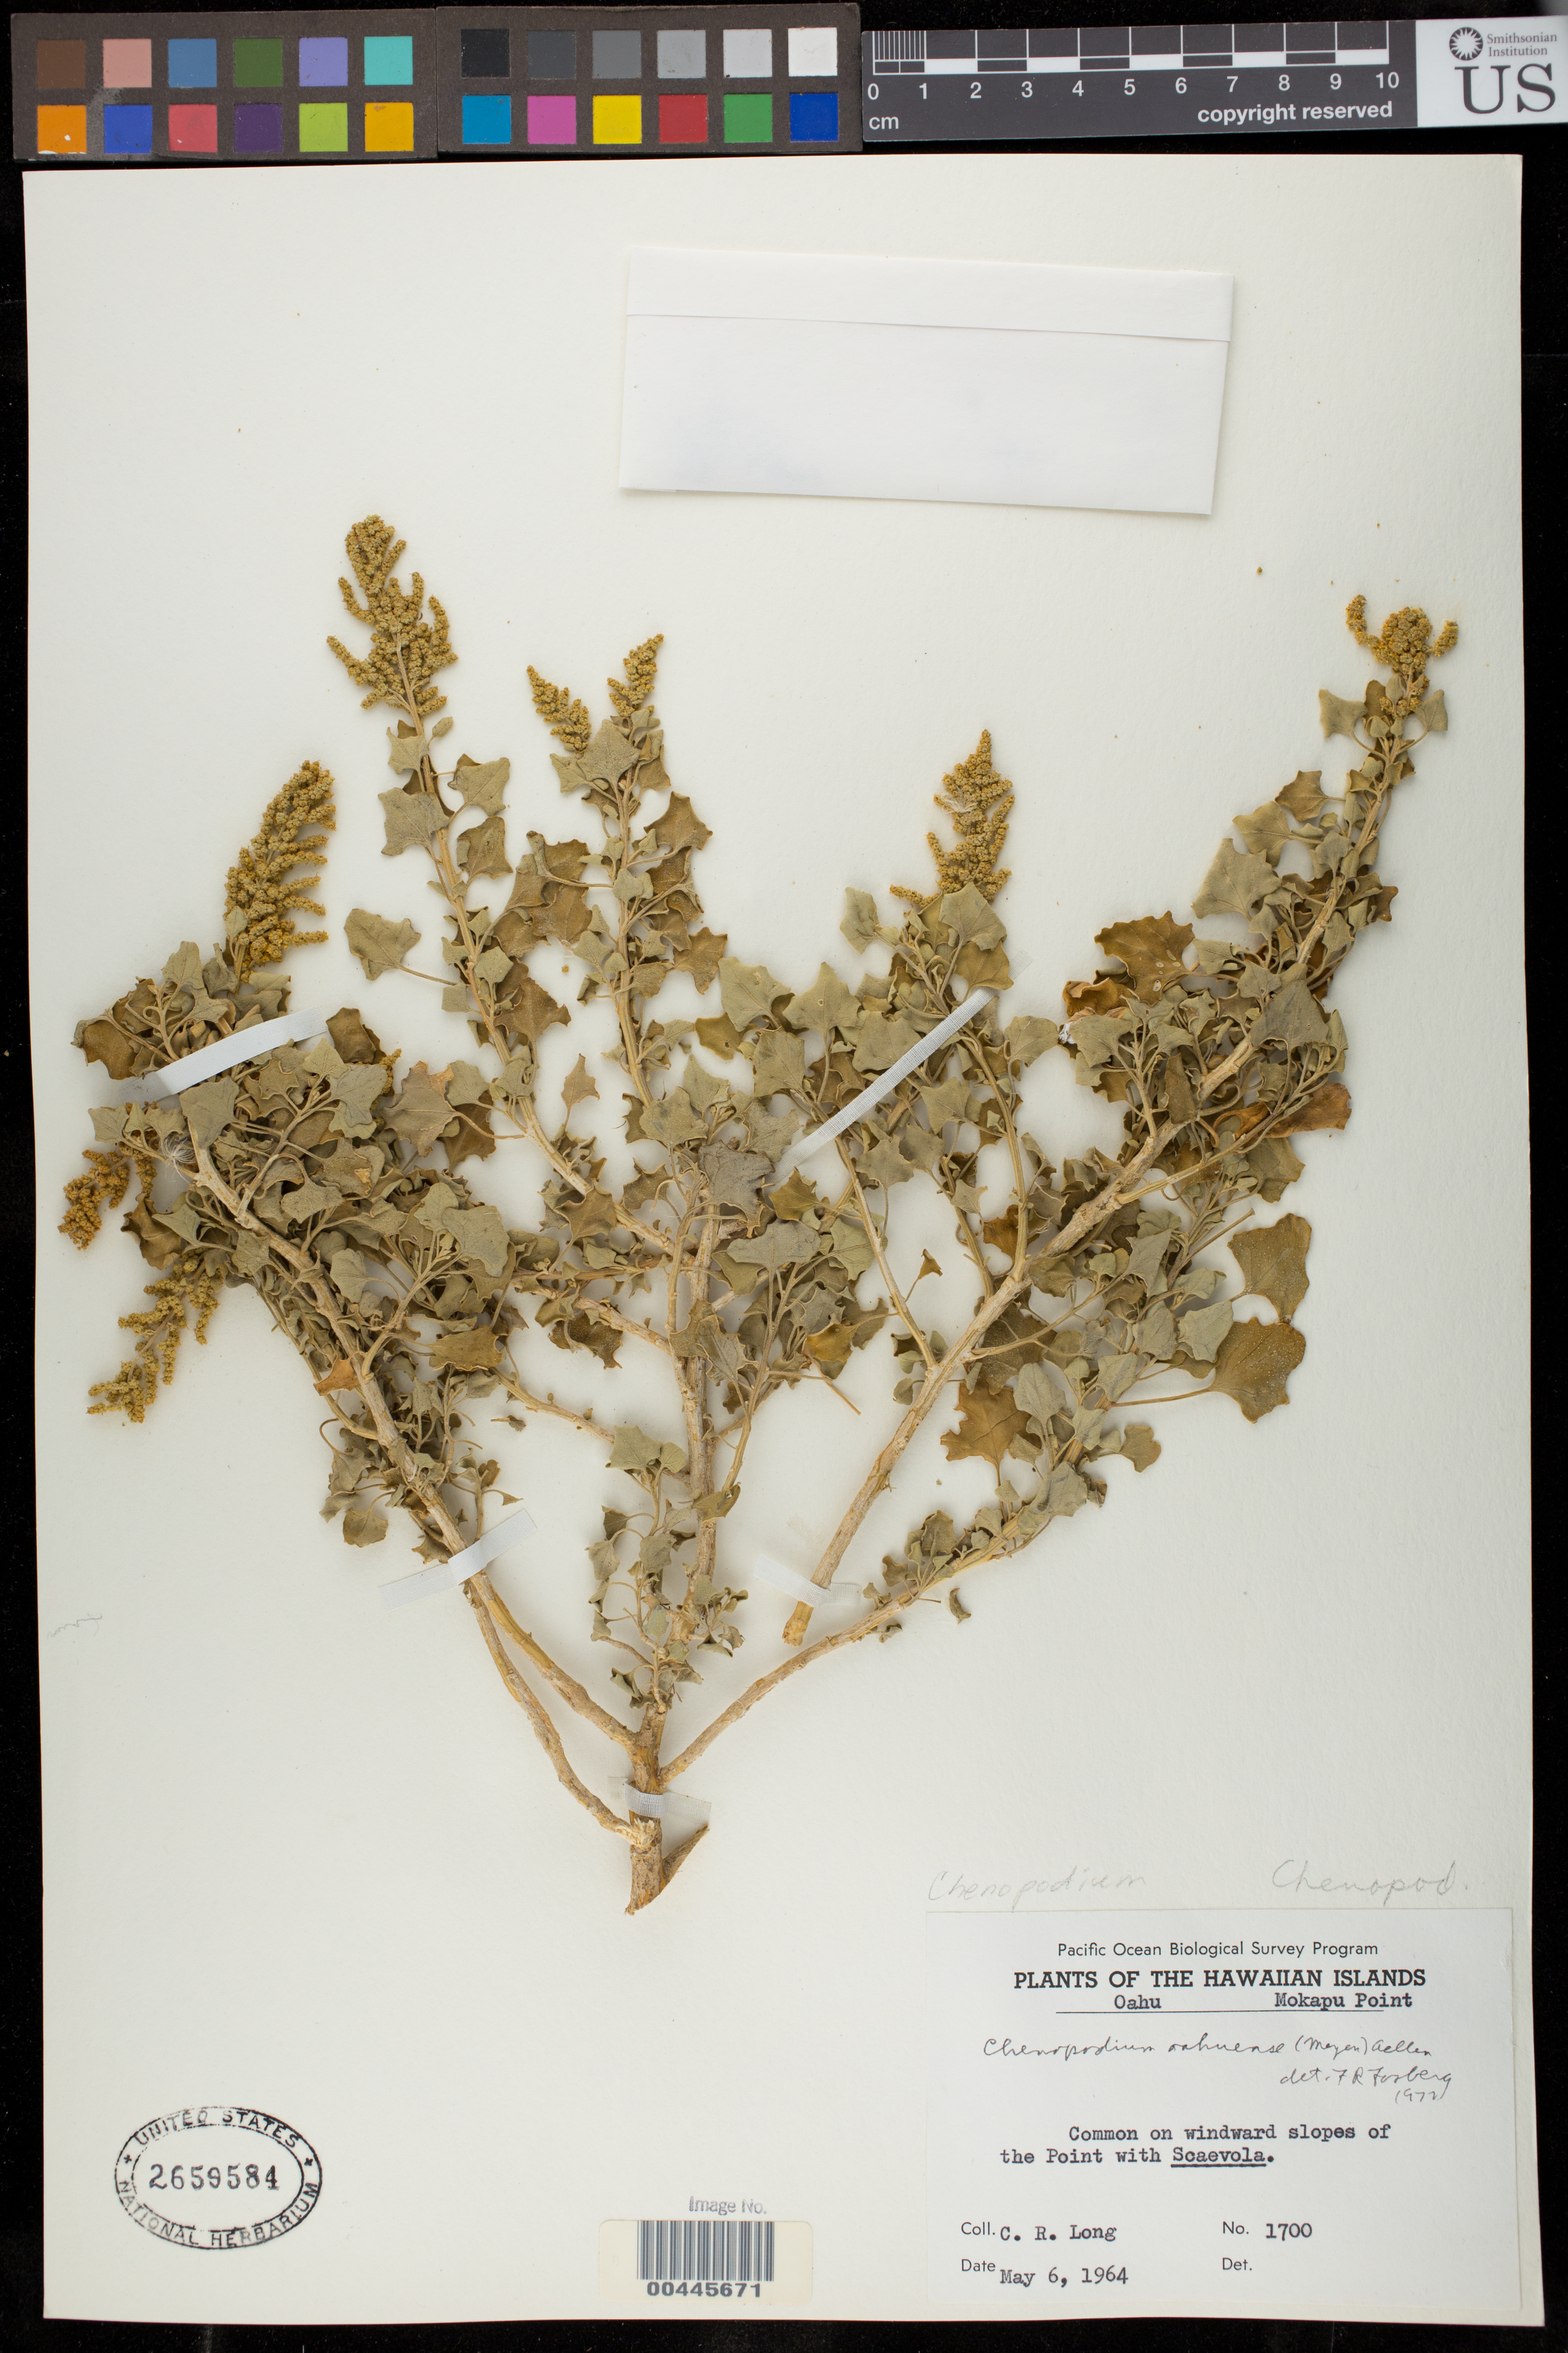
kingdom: Plantae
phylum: Tracheophyta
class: Magnoliopsida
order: Caryophyllales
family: Amaranthaceae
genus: Chenopodium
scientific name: Chenopodium oahuense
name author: (Meyen) Aellen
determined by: Fosberg, F. R.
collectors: C. Long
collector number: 1700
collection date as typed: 6 May 1964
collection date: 1964-05-06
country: United States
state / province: Hawaii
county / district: Honolulu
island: Oahu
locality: Mokapu Point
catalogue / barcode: US 2659584